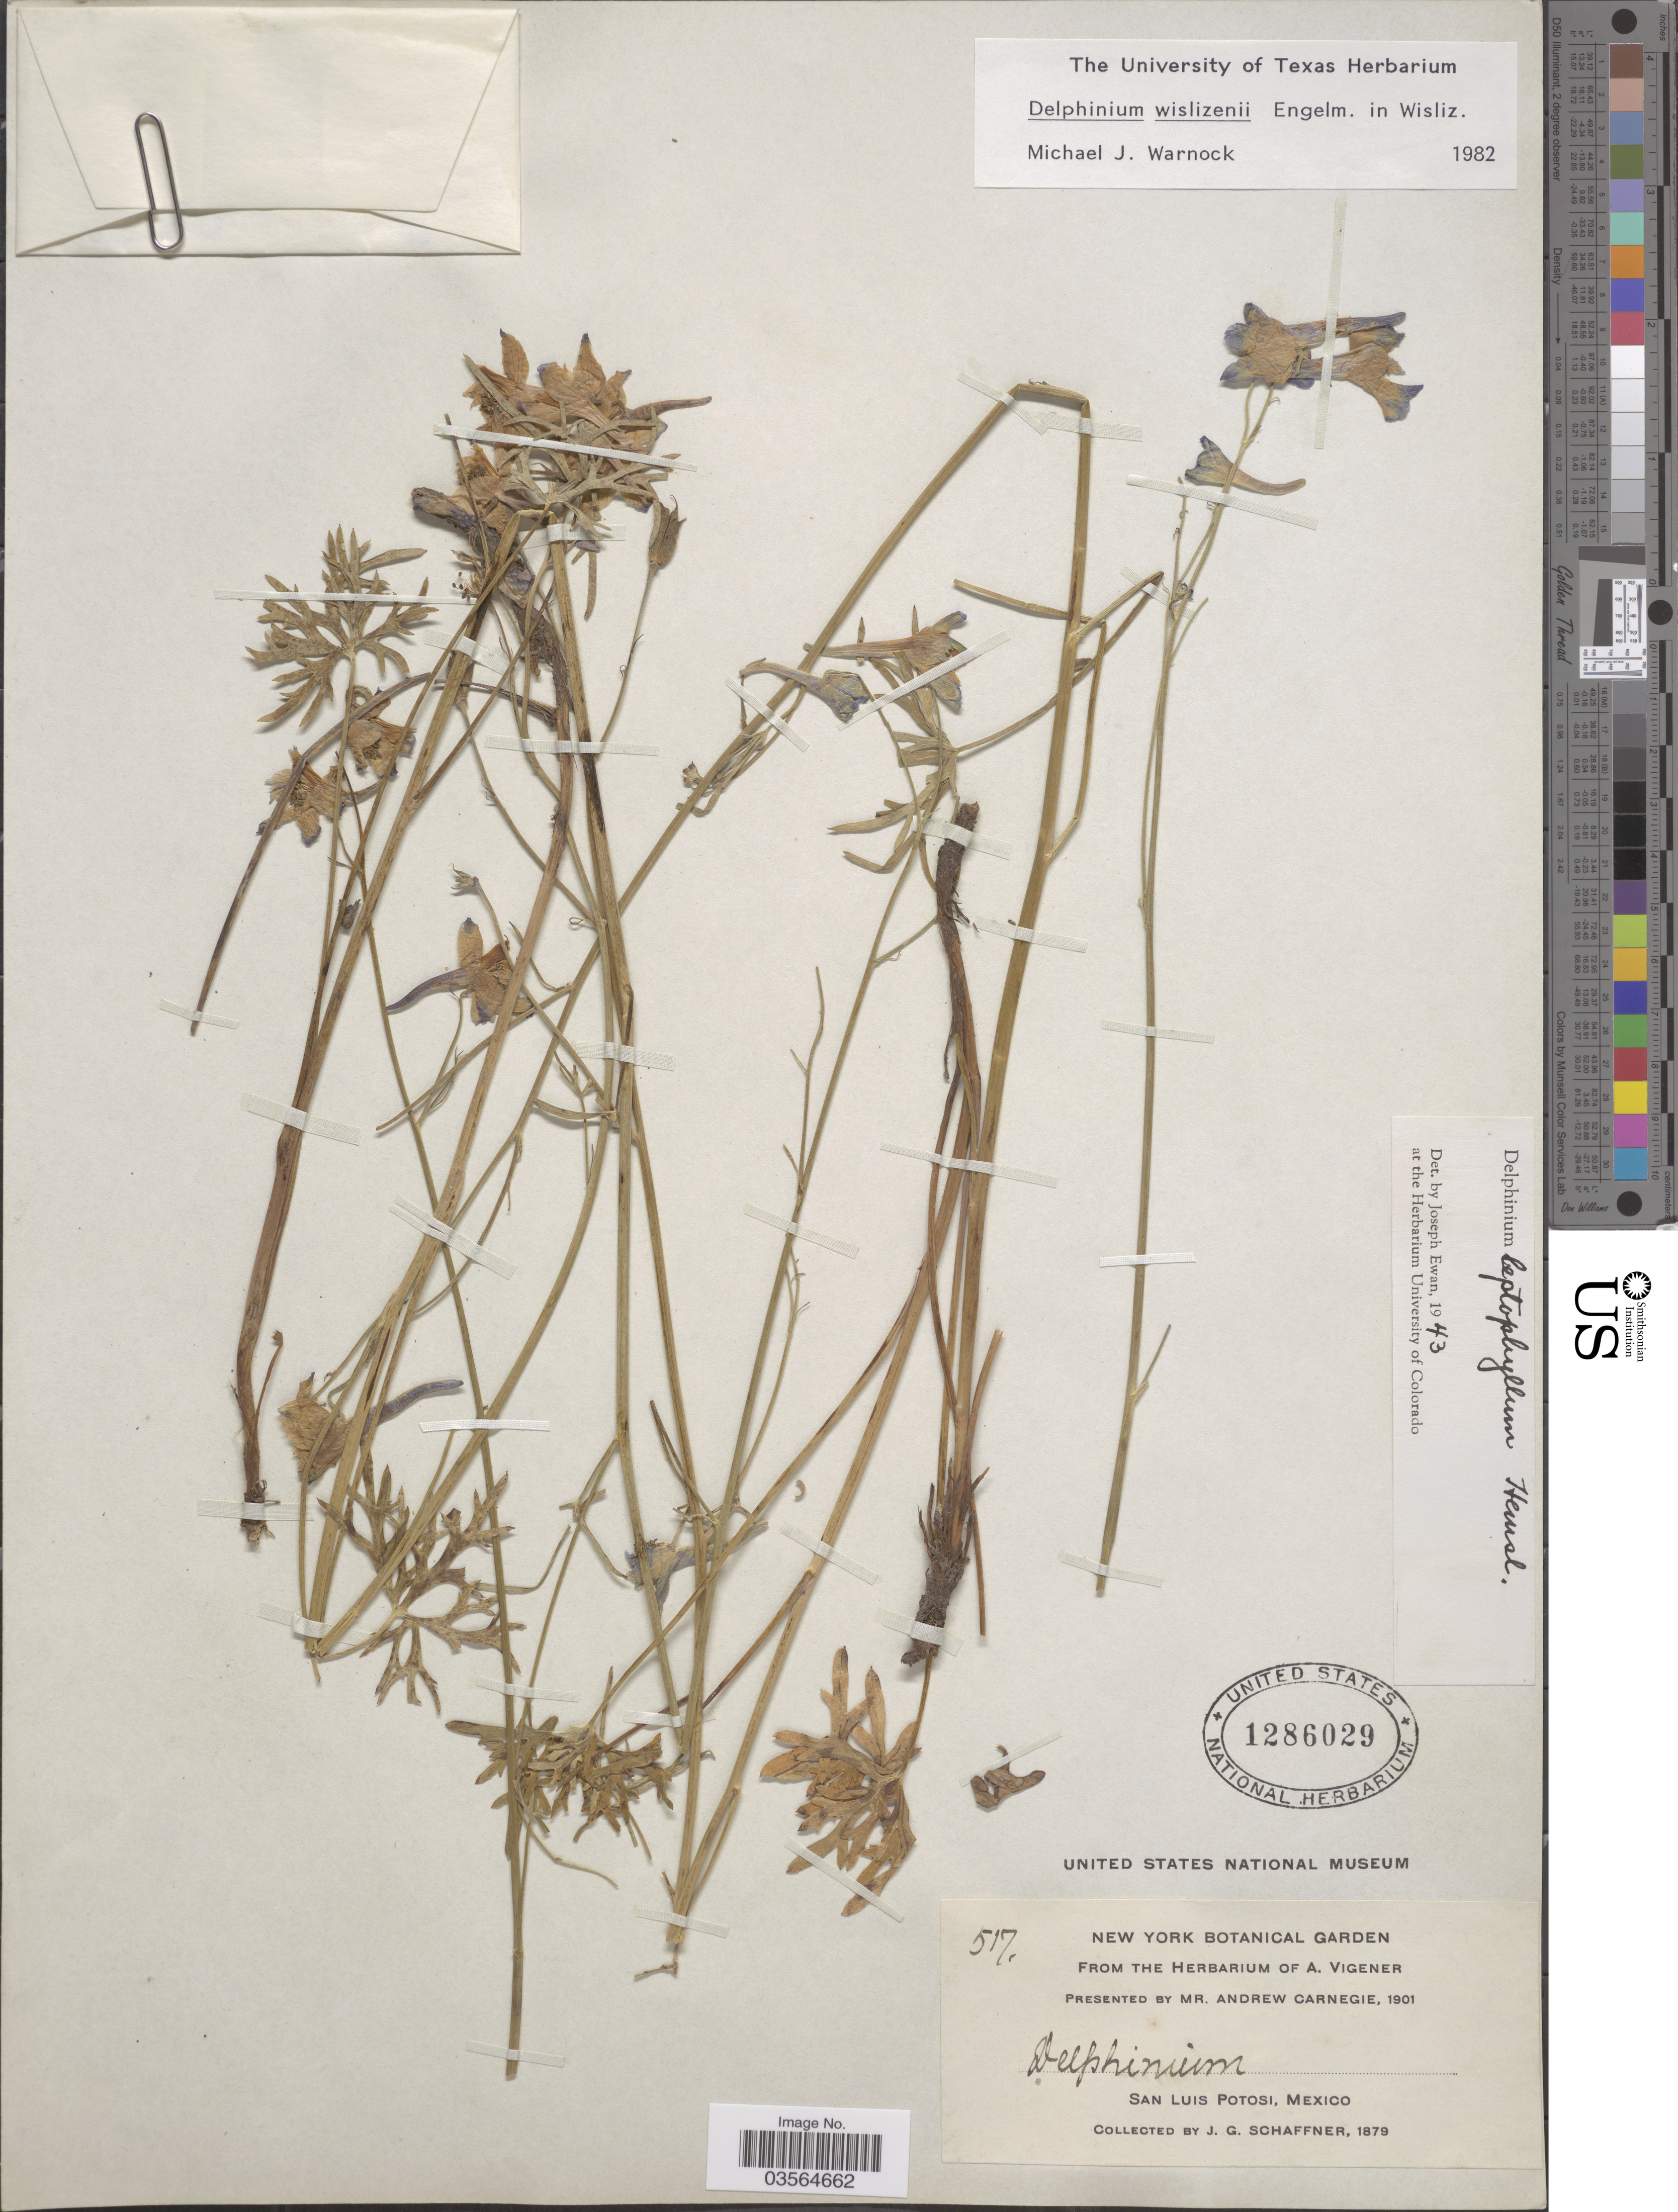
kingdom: Plantae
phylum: Tracheophyta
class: Magnoliopsida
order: Ranunculales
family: Ranunculaceae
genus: Delphinium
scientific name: Delphinium wislizeni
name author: Engelm.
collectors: J. G. Schaffner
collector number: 517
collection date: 1879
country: Mexico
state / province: San Luis Potosí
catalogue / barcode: US 1286029